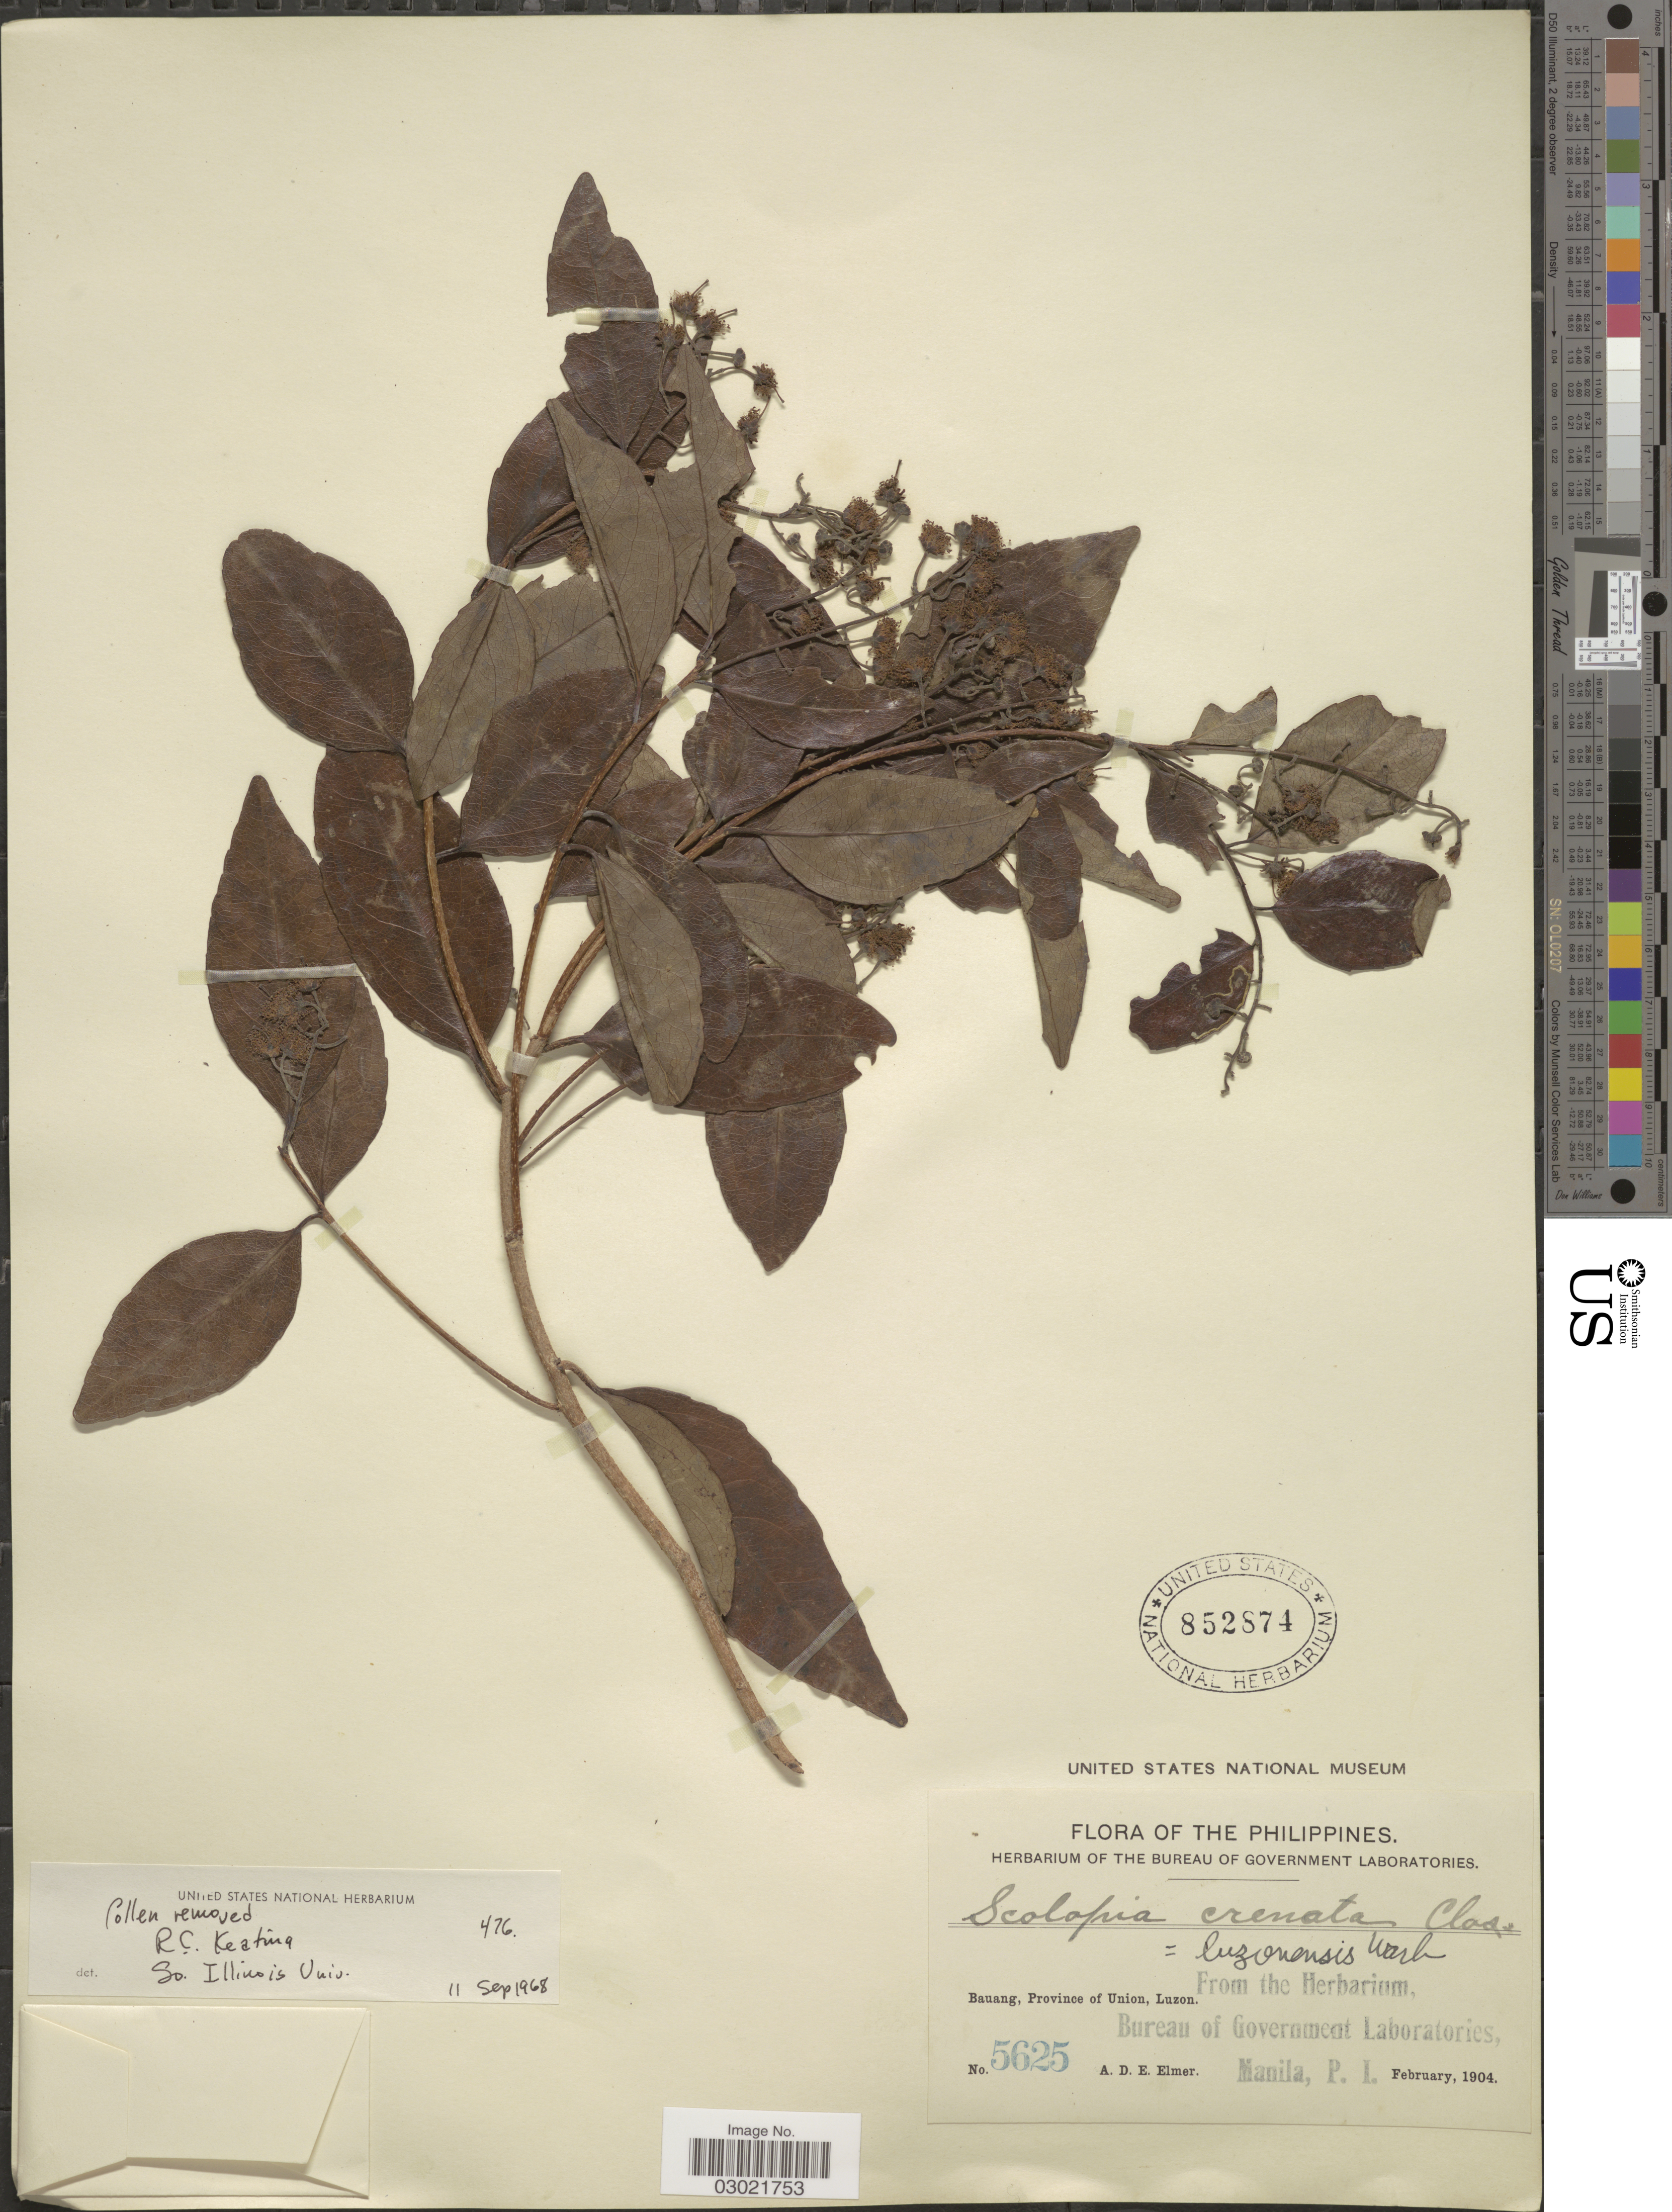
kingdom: Plantae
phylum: Tracheophyta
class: Magnoliopsida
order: Malpighiales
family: Salicaceae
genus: Scolopia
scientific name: Scolopia luzonensis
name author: (C. Presl) Warb.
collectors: A. D. E. Elmer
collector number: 5625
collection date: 1904-02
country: Philippines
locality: Bauang, Province of Union, Luzon.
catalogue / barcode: US 852874